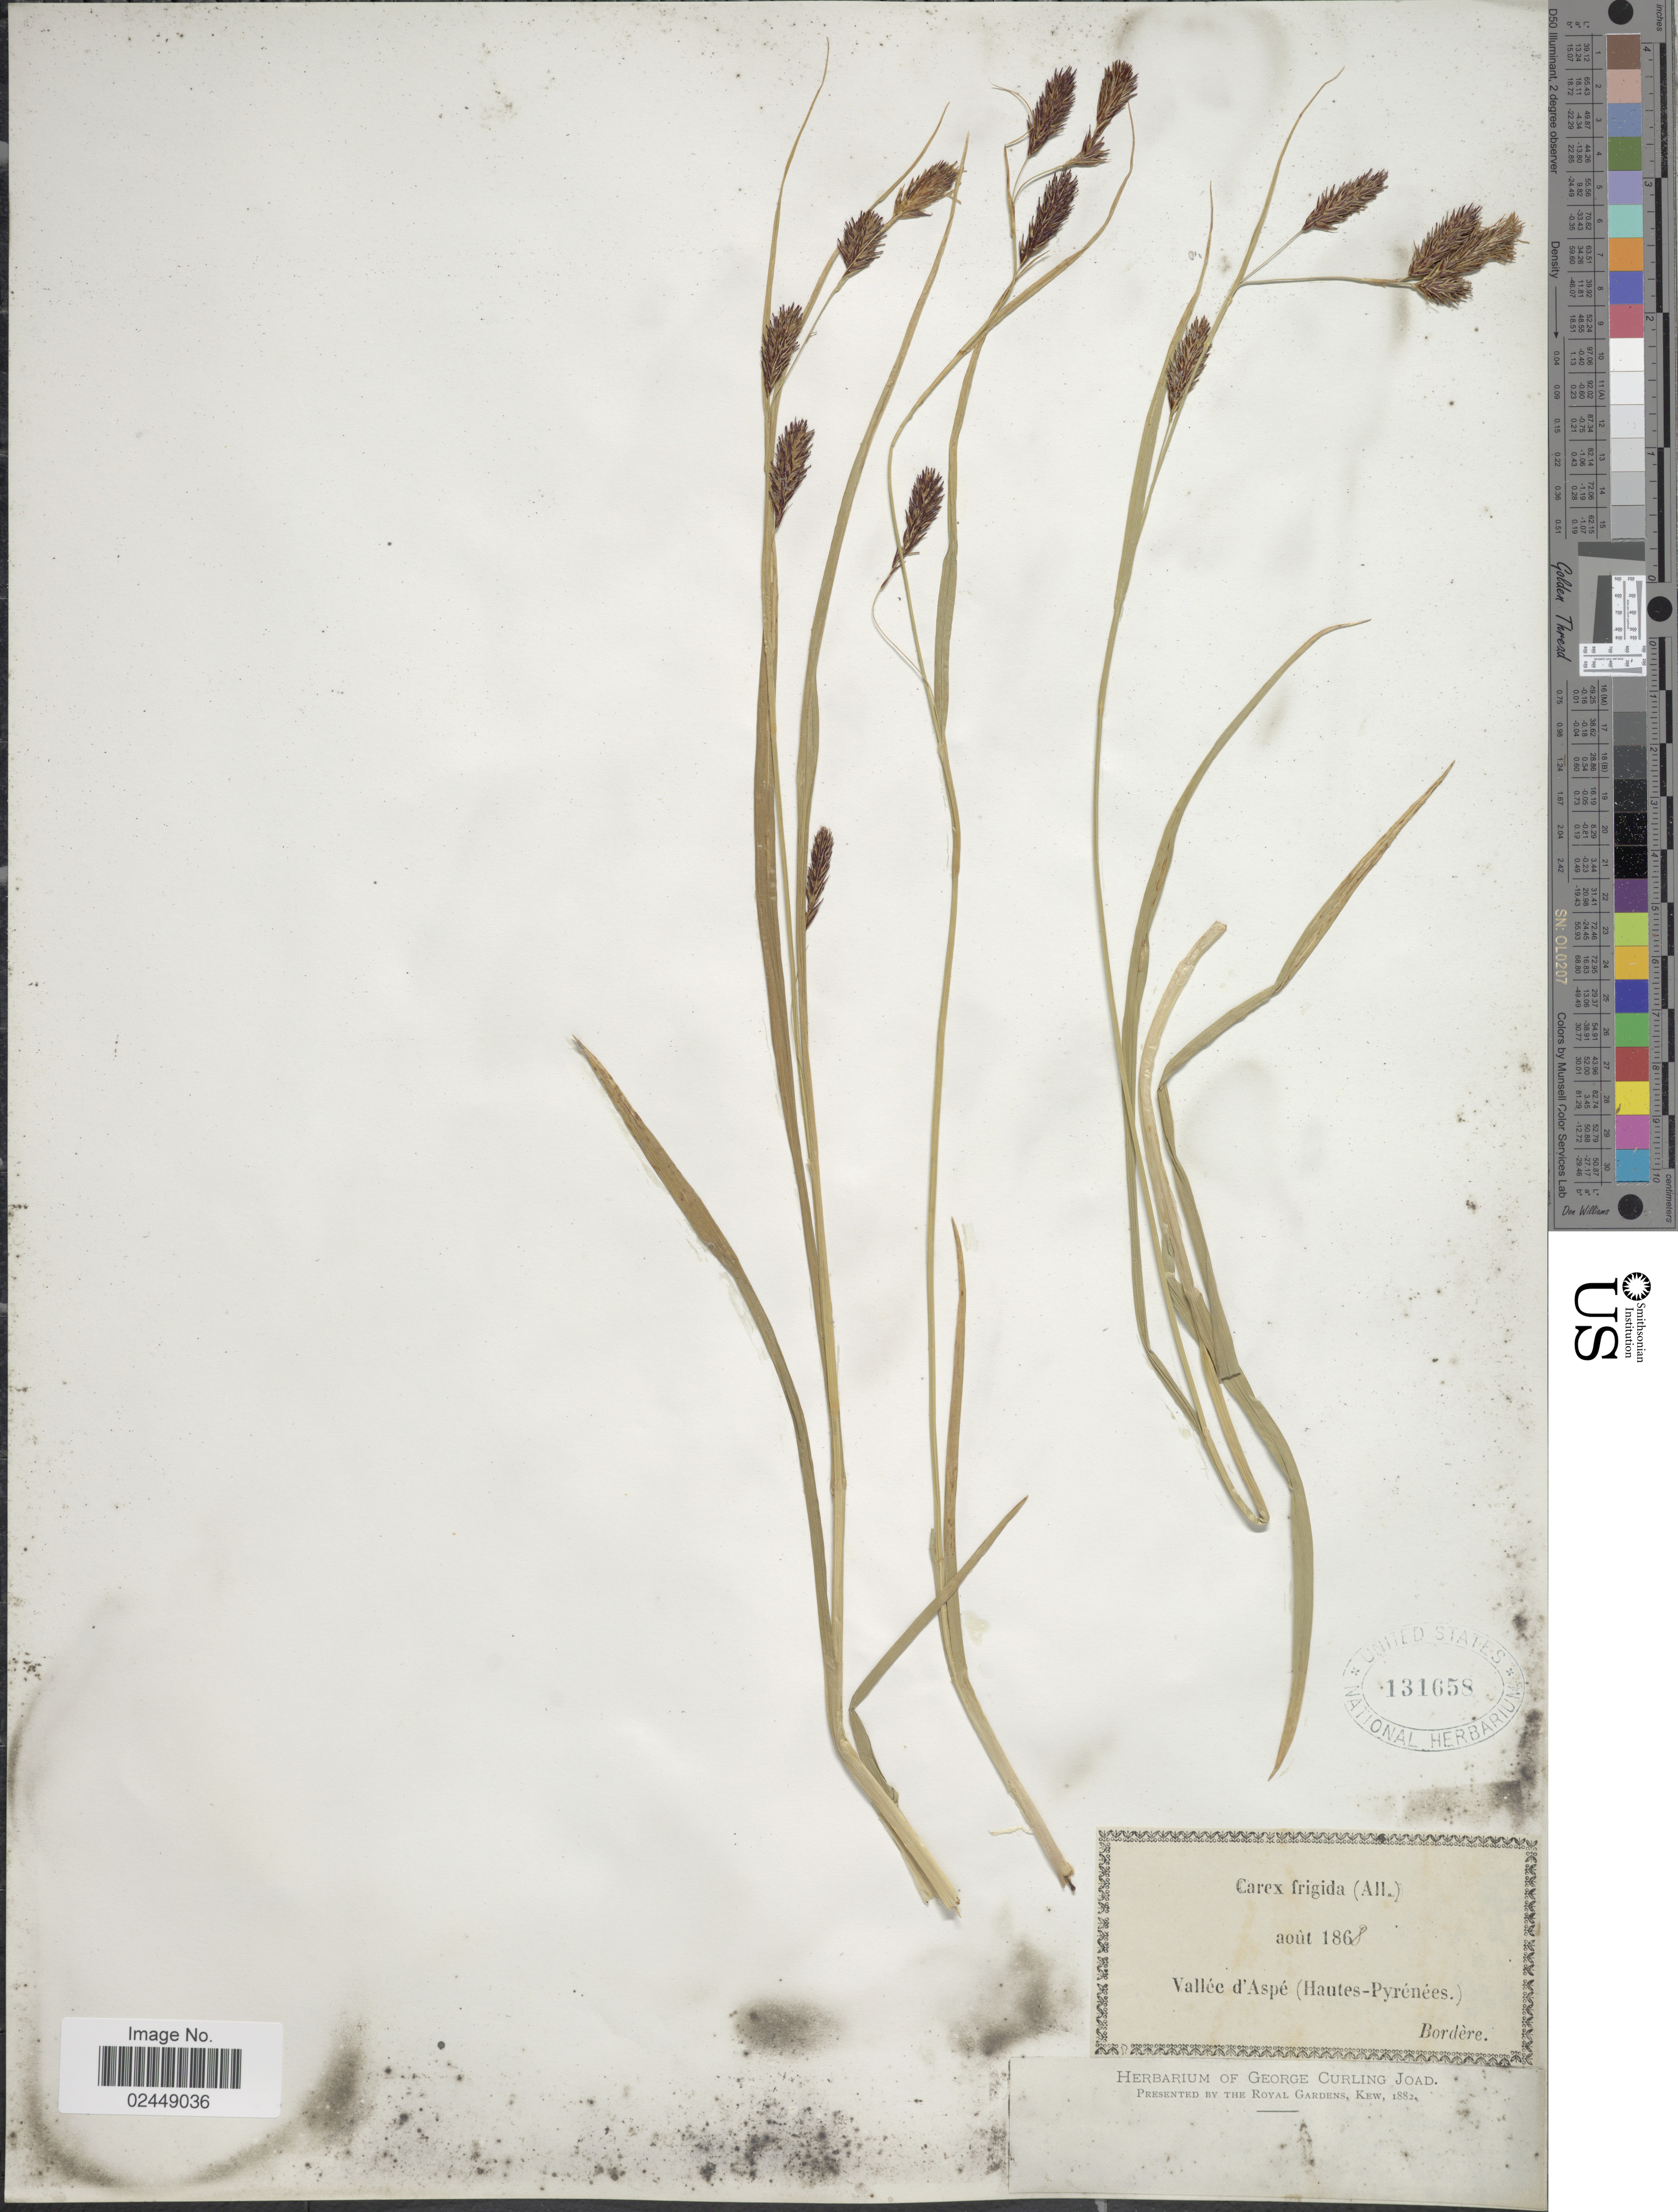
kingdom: Plantae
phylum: Tracheophyta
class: Liliopsida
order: Poales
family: Cyperaceae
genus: Carex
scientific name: Carex frigida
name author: All.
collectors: -. Bordère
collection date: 1868-08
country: France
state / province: Occitanie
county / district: Hautes-Pyrénées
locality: Vallée d'Aspé (Hautes-Pyrénées)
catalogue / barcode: US 131658